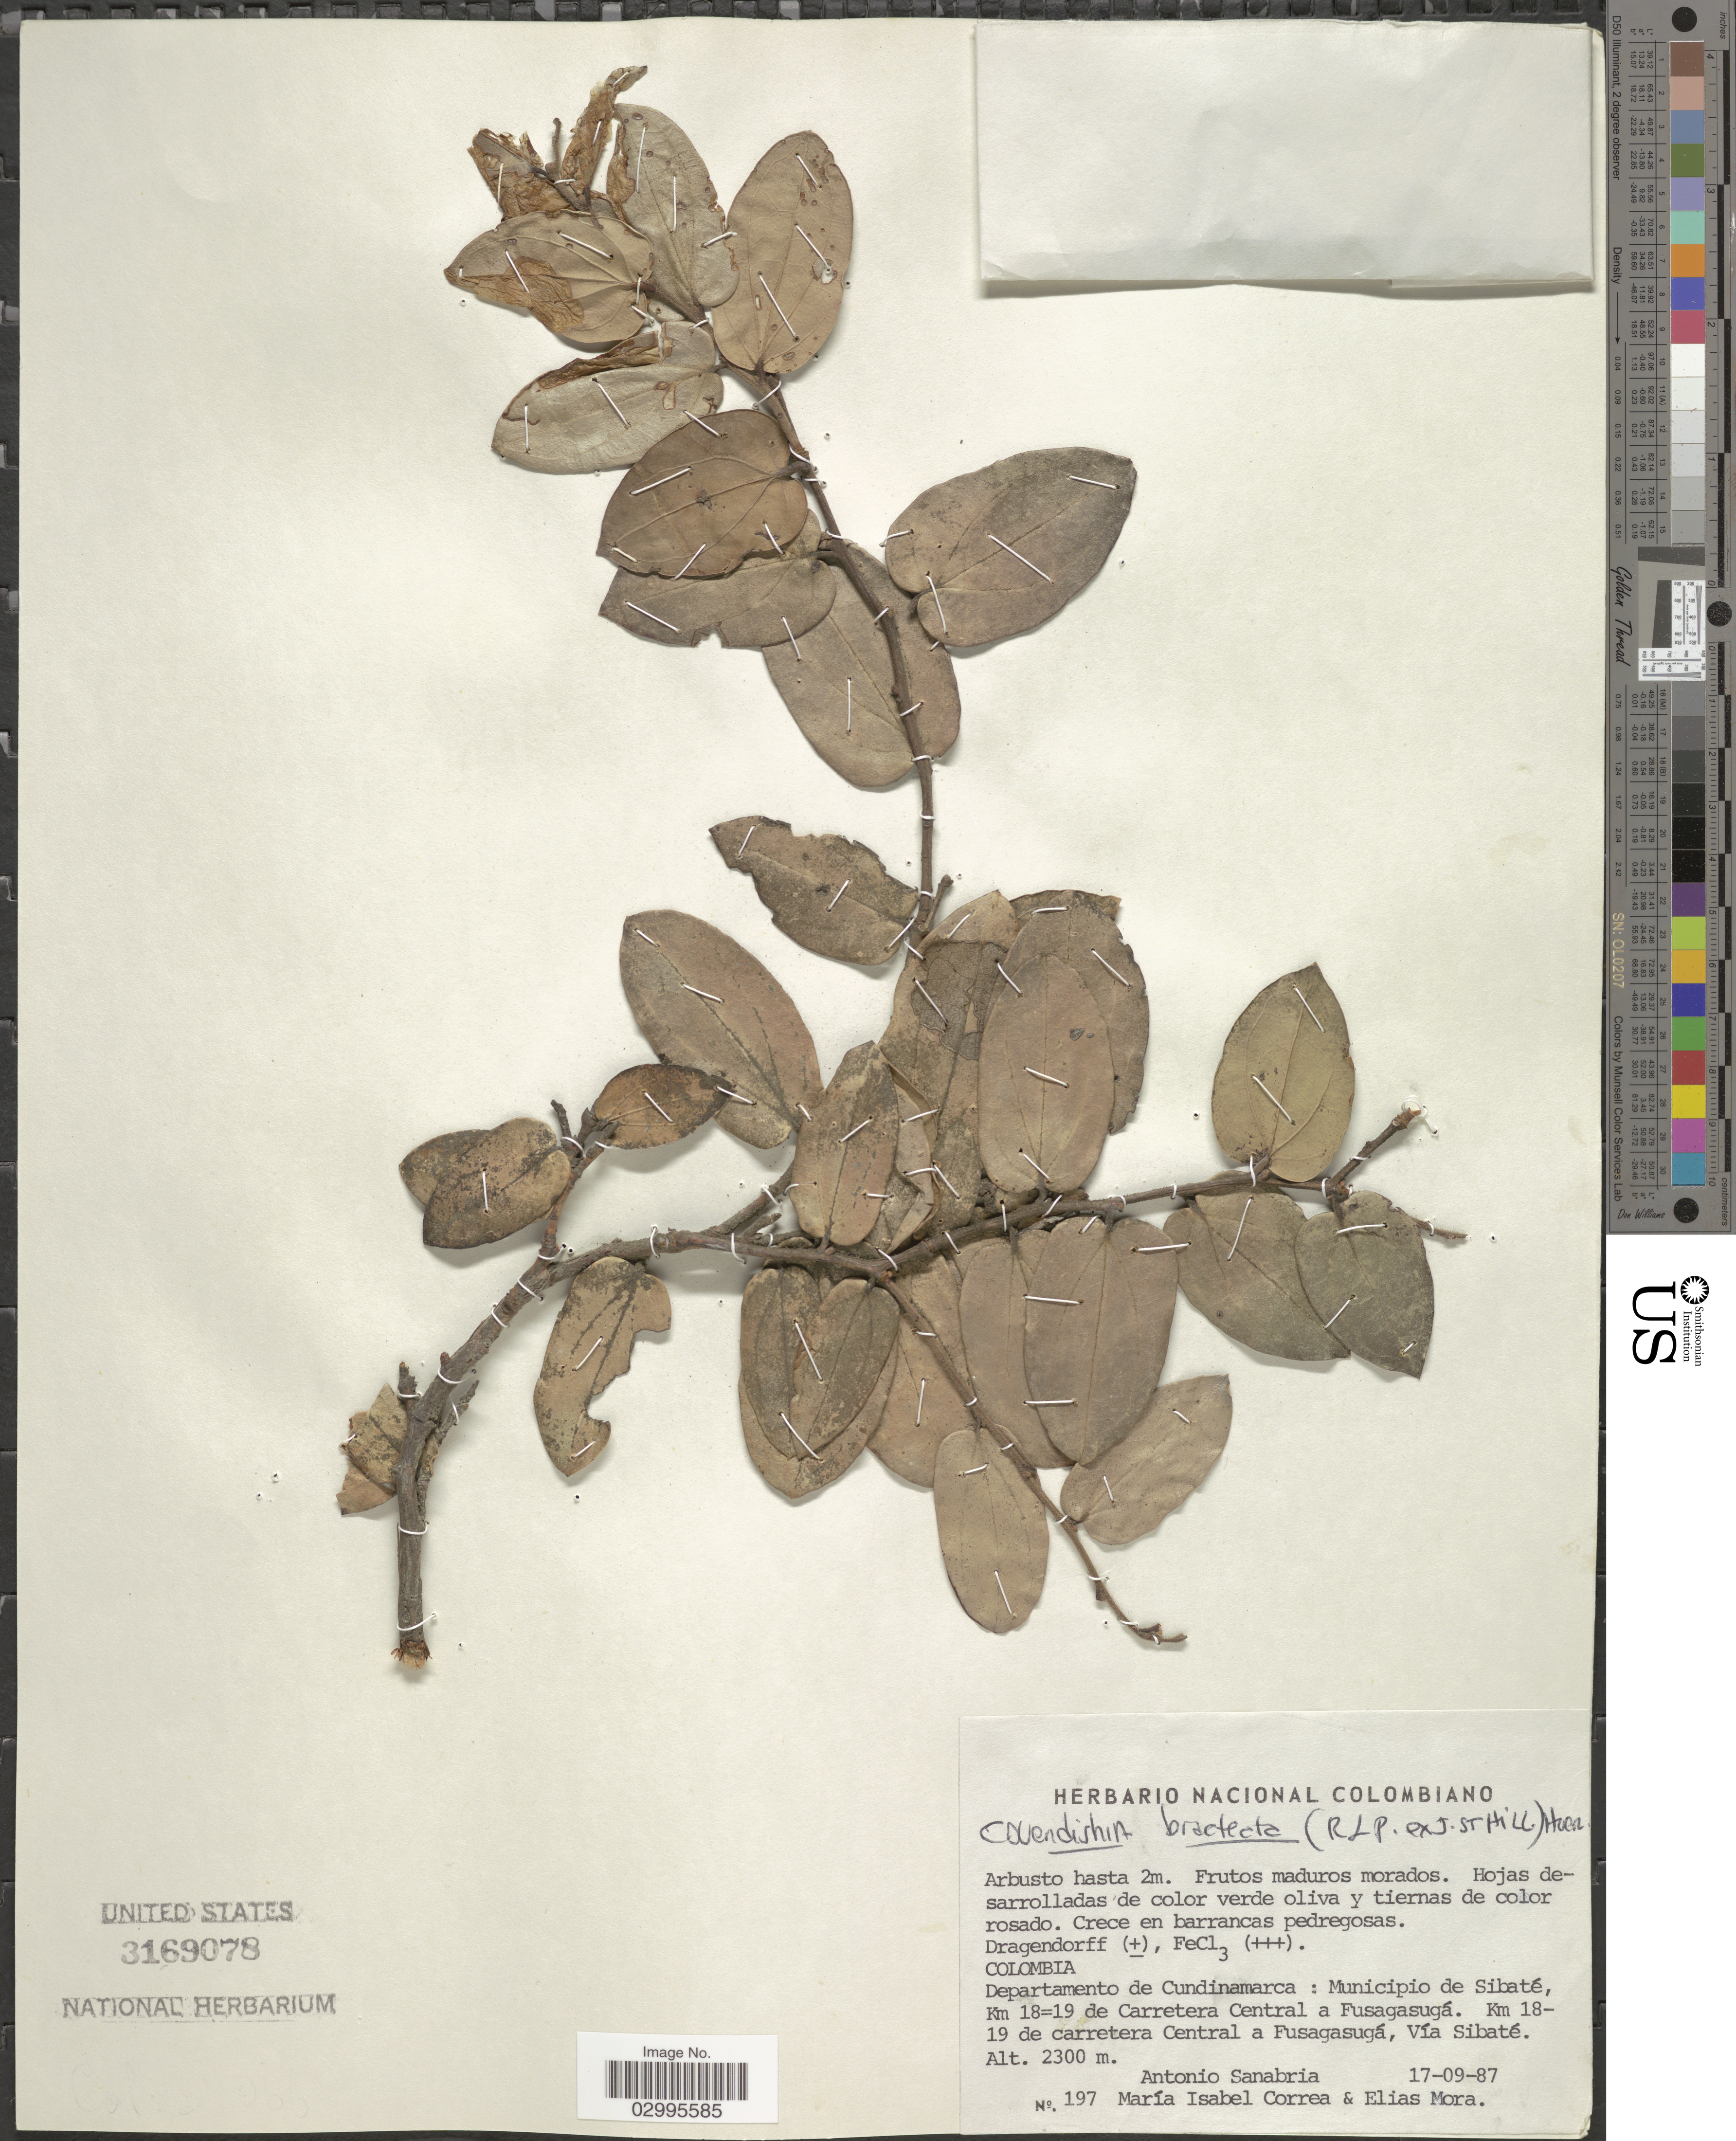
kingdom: Plantae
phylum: Tracheophyta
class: Magnoliopsida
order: Ericales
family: Ericaceae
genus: Cavendishia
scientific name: Cavendishia bracteata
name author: (Ruiz & Pav. ex J. St.-Hil.) Hoerold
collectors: A. Sanabria, M. Correa & E. Mora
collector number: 197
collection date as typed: Transcribed d/m/y: 17/9/87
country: Colombia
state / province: Cundinamarca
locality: Departamento de Cundinamarca: Municipio de Sibaté, Km 18=19 de Carretera a Fusagasugá, Vía Sibaté.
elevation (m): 2300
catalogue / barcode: US 3169078